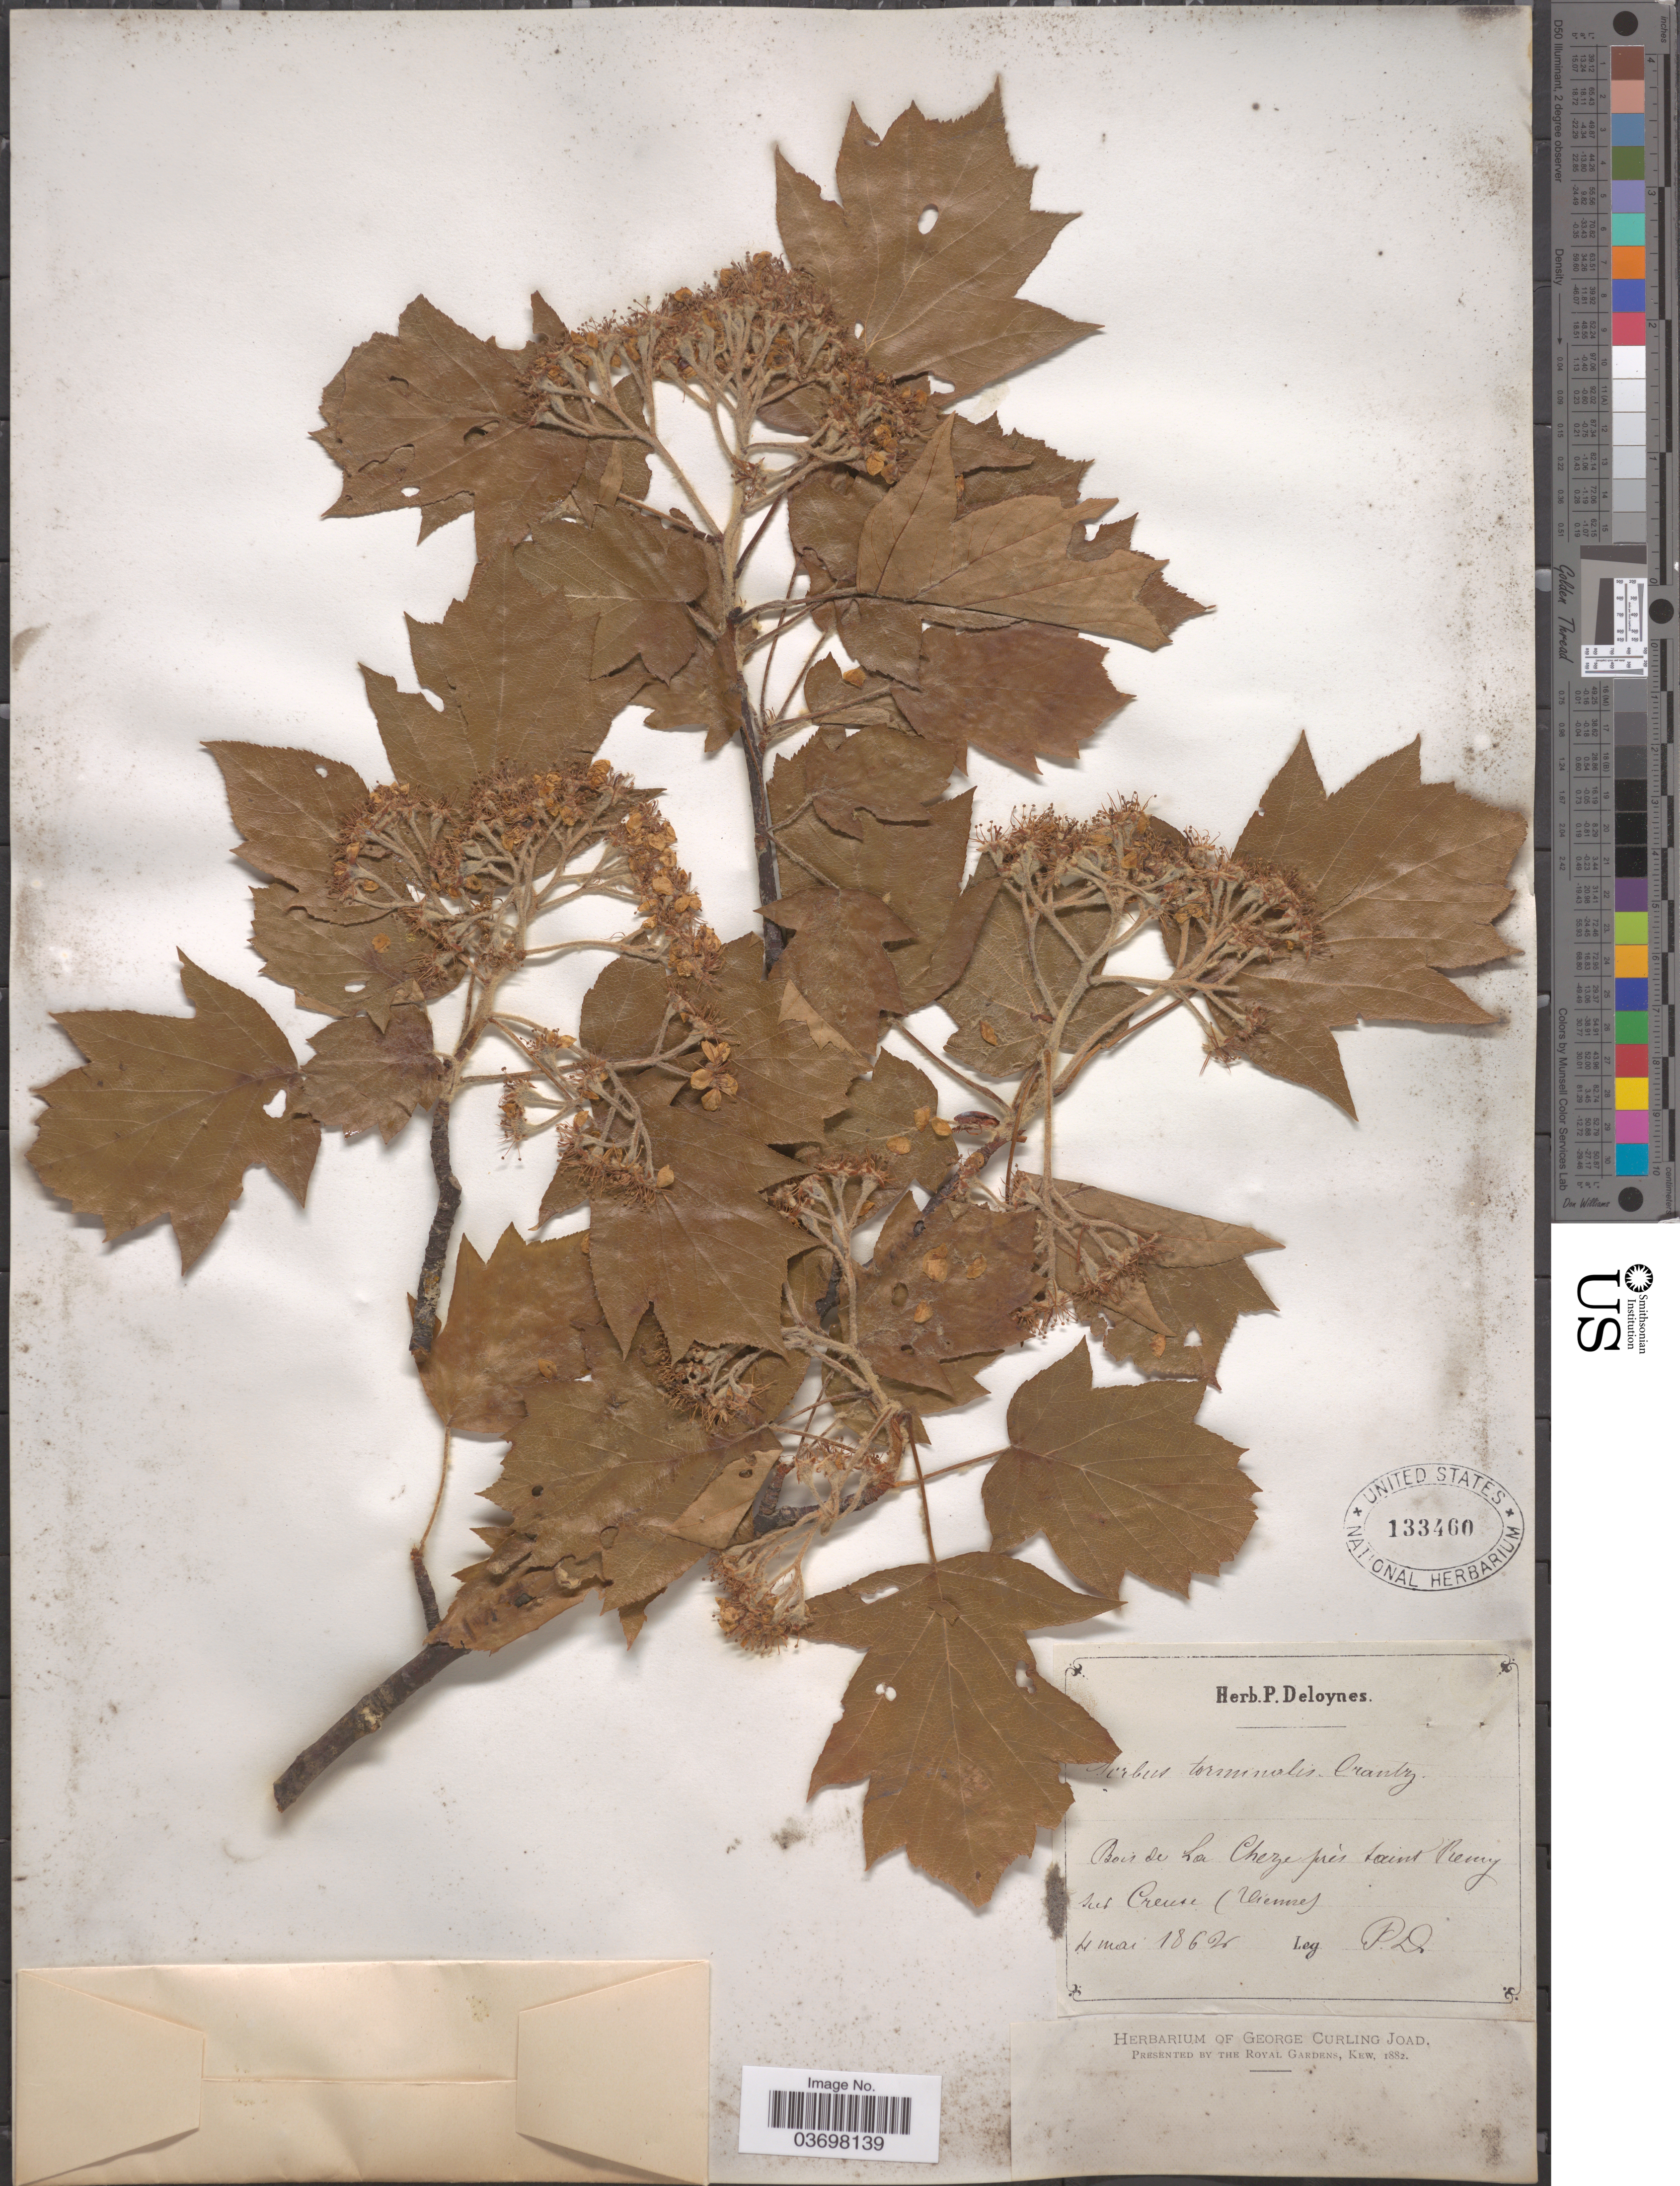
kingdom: Plantae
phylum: Tracheophyta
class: Magnoliopsida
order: Rosales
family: Rosaceae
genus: Sorbus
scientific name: Sorbus torminalis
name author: (L.) Crantz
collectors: P. Deloynes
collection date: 1862-05-04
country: France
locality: Bois de La Cheze près Saint Remy sur Creuse (Vienne).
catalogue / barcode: US 133460